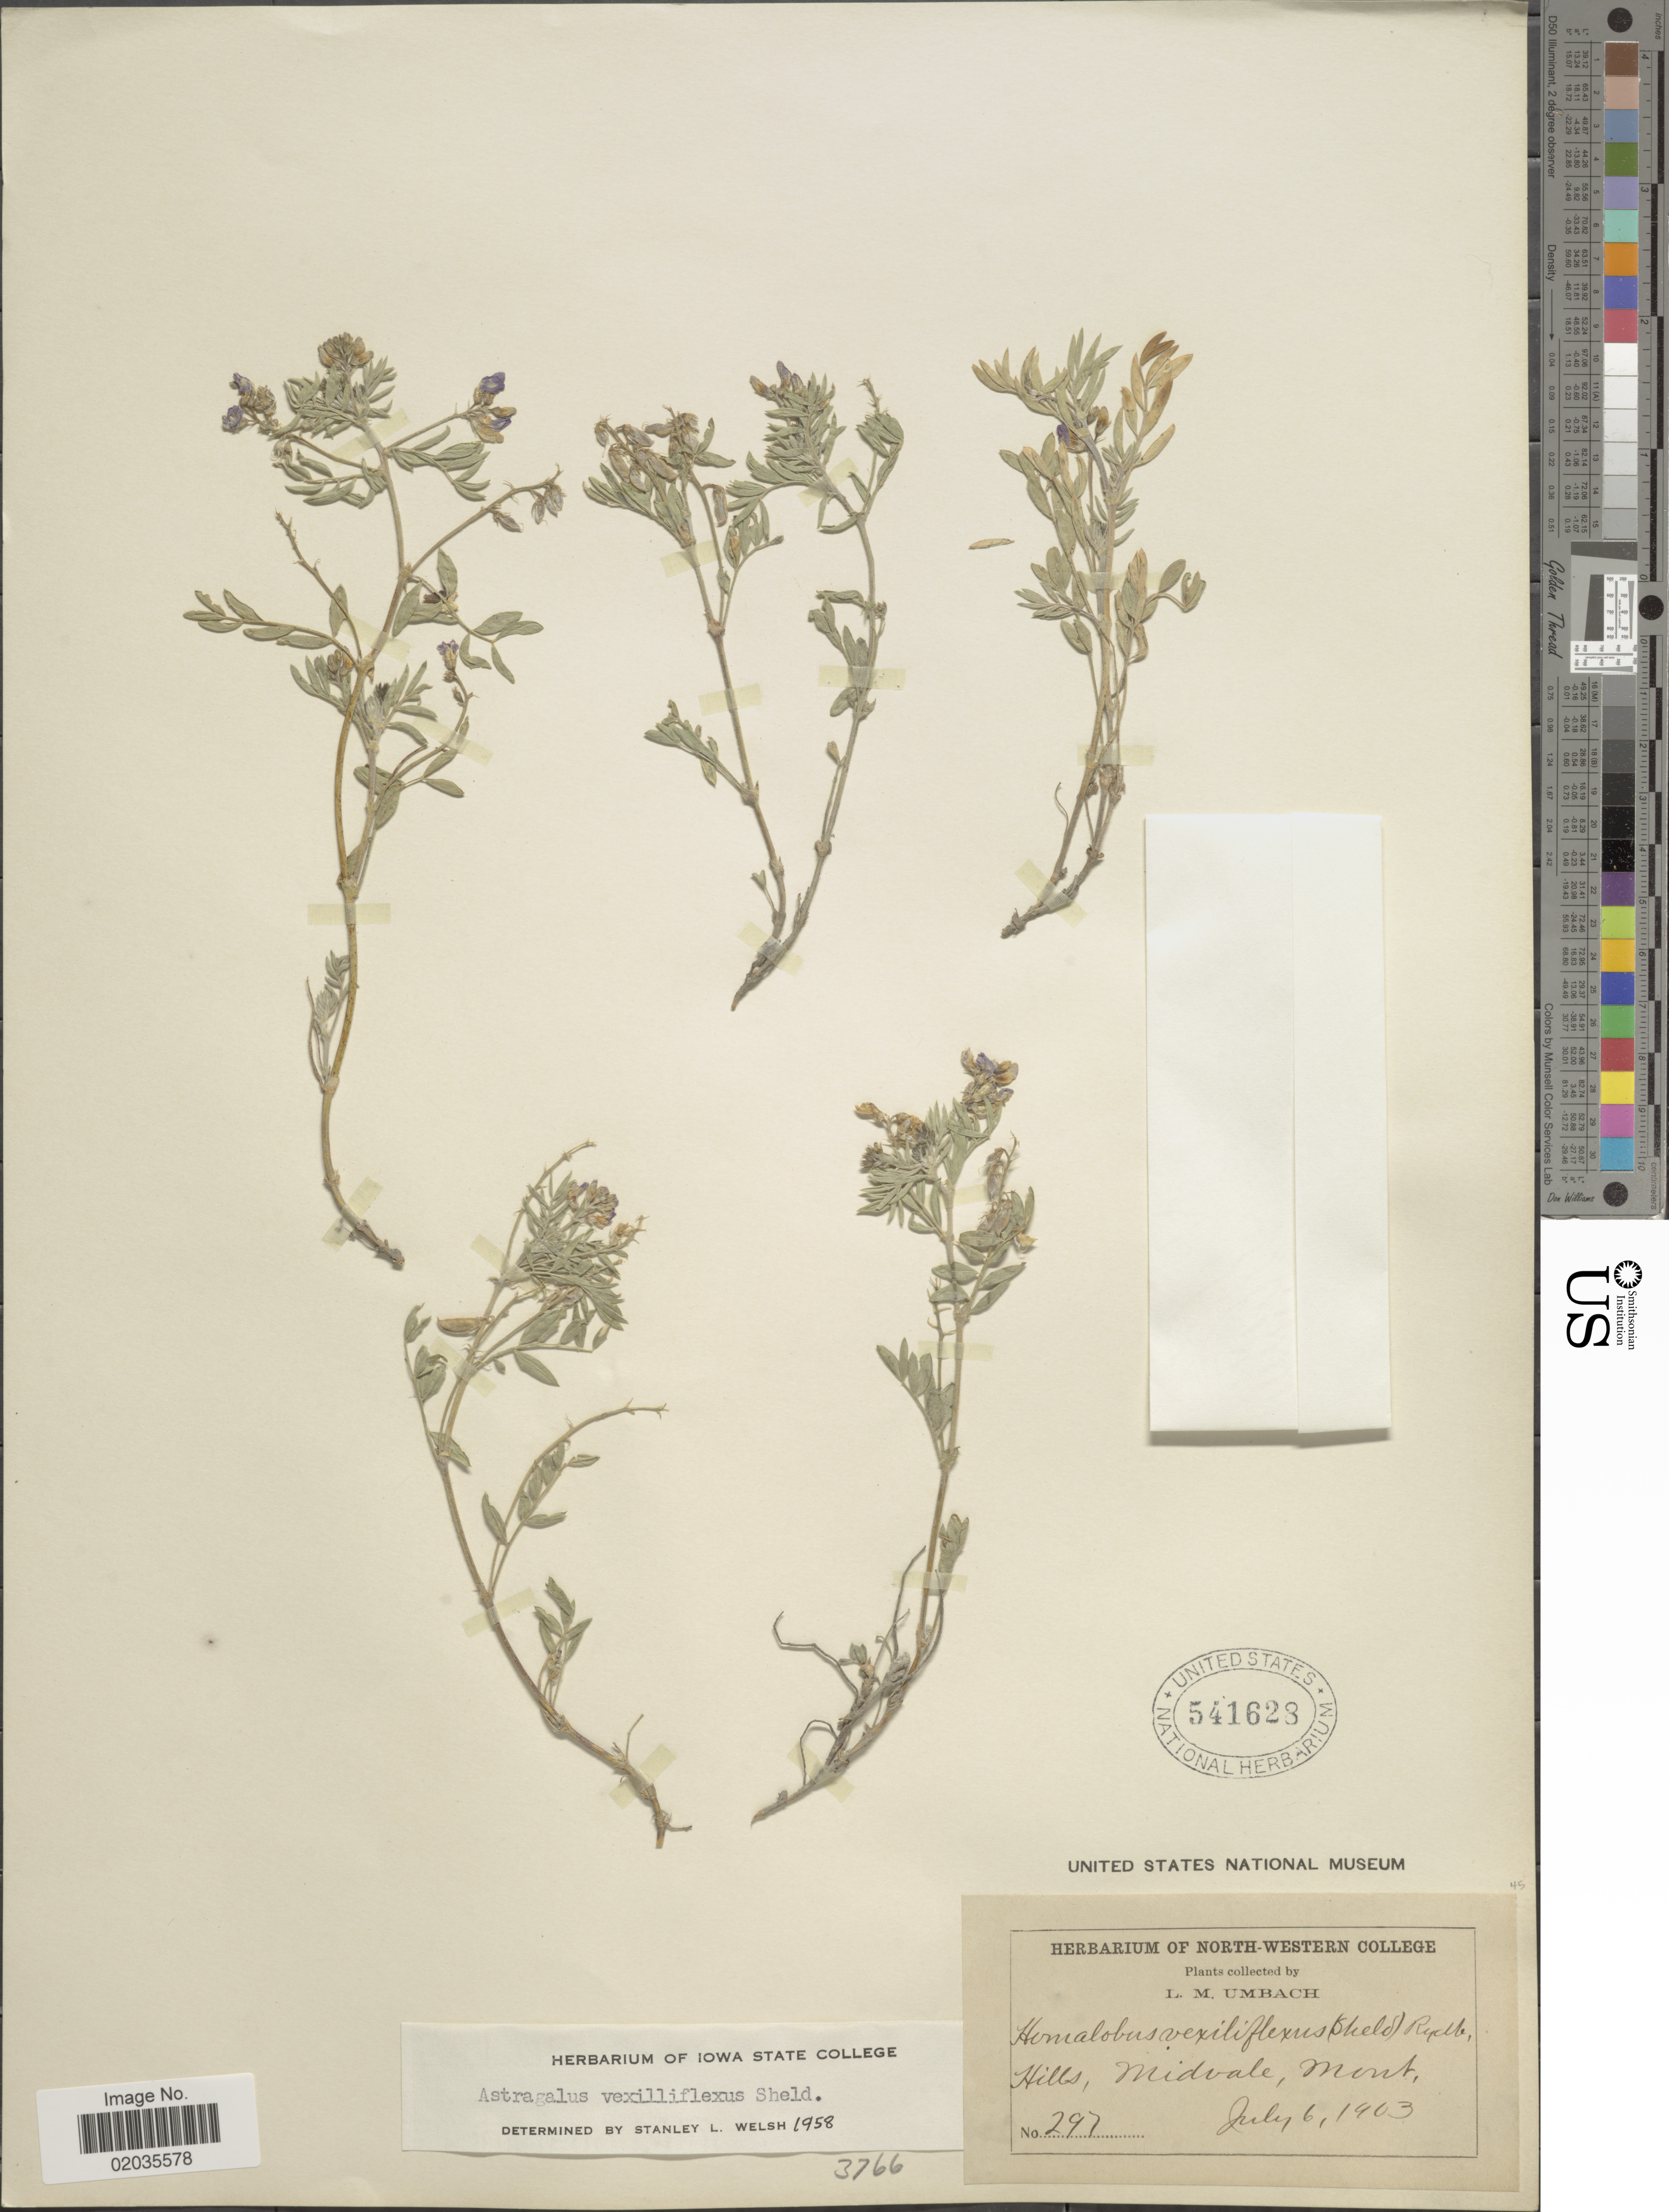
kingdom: Plantae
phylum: Tracheophyta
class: Magnoliopsida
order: Fabales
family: Fabaceae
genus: Astragalus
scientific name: Astragalus vexilliflexus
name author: E. Sheld.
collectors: L. M. Umbach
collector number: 297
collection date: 1903-07-06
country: United States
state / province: Montana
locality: Midvale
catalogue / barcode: US 541628